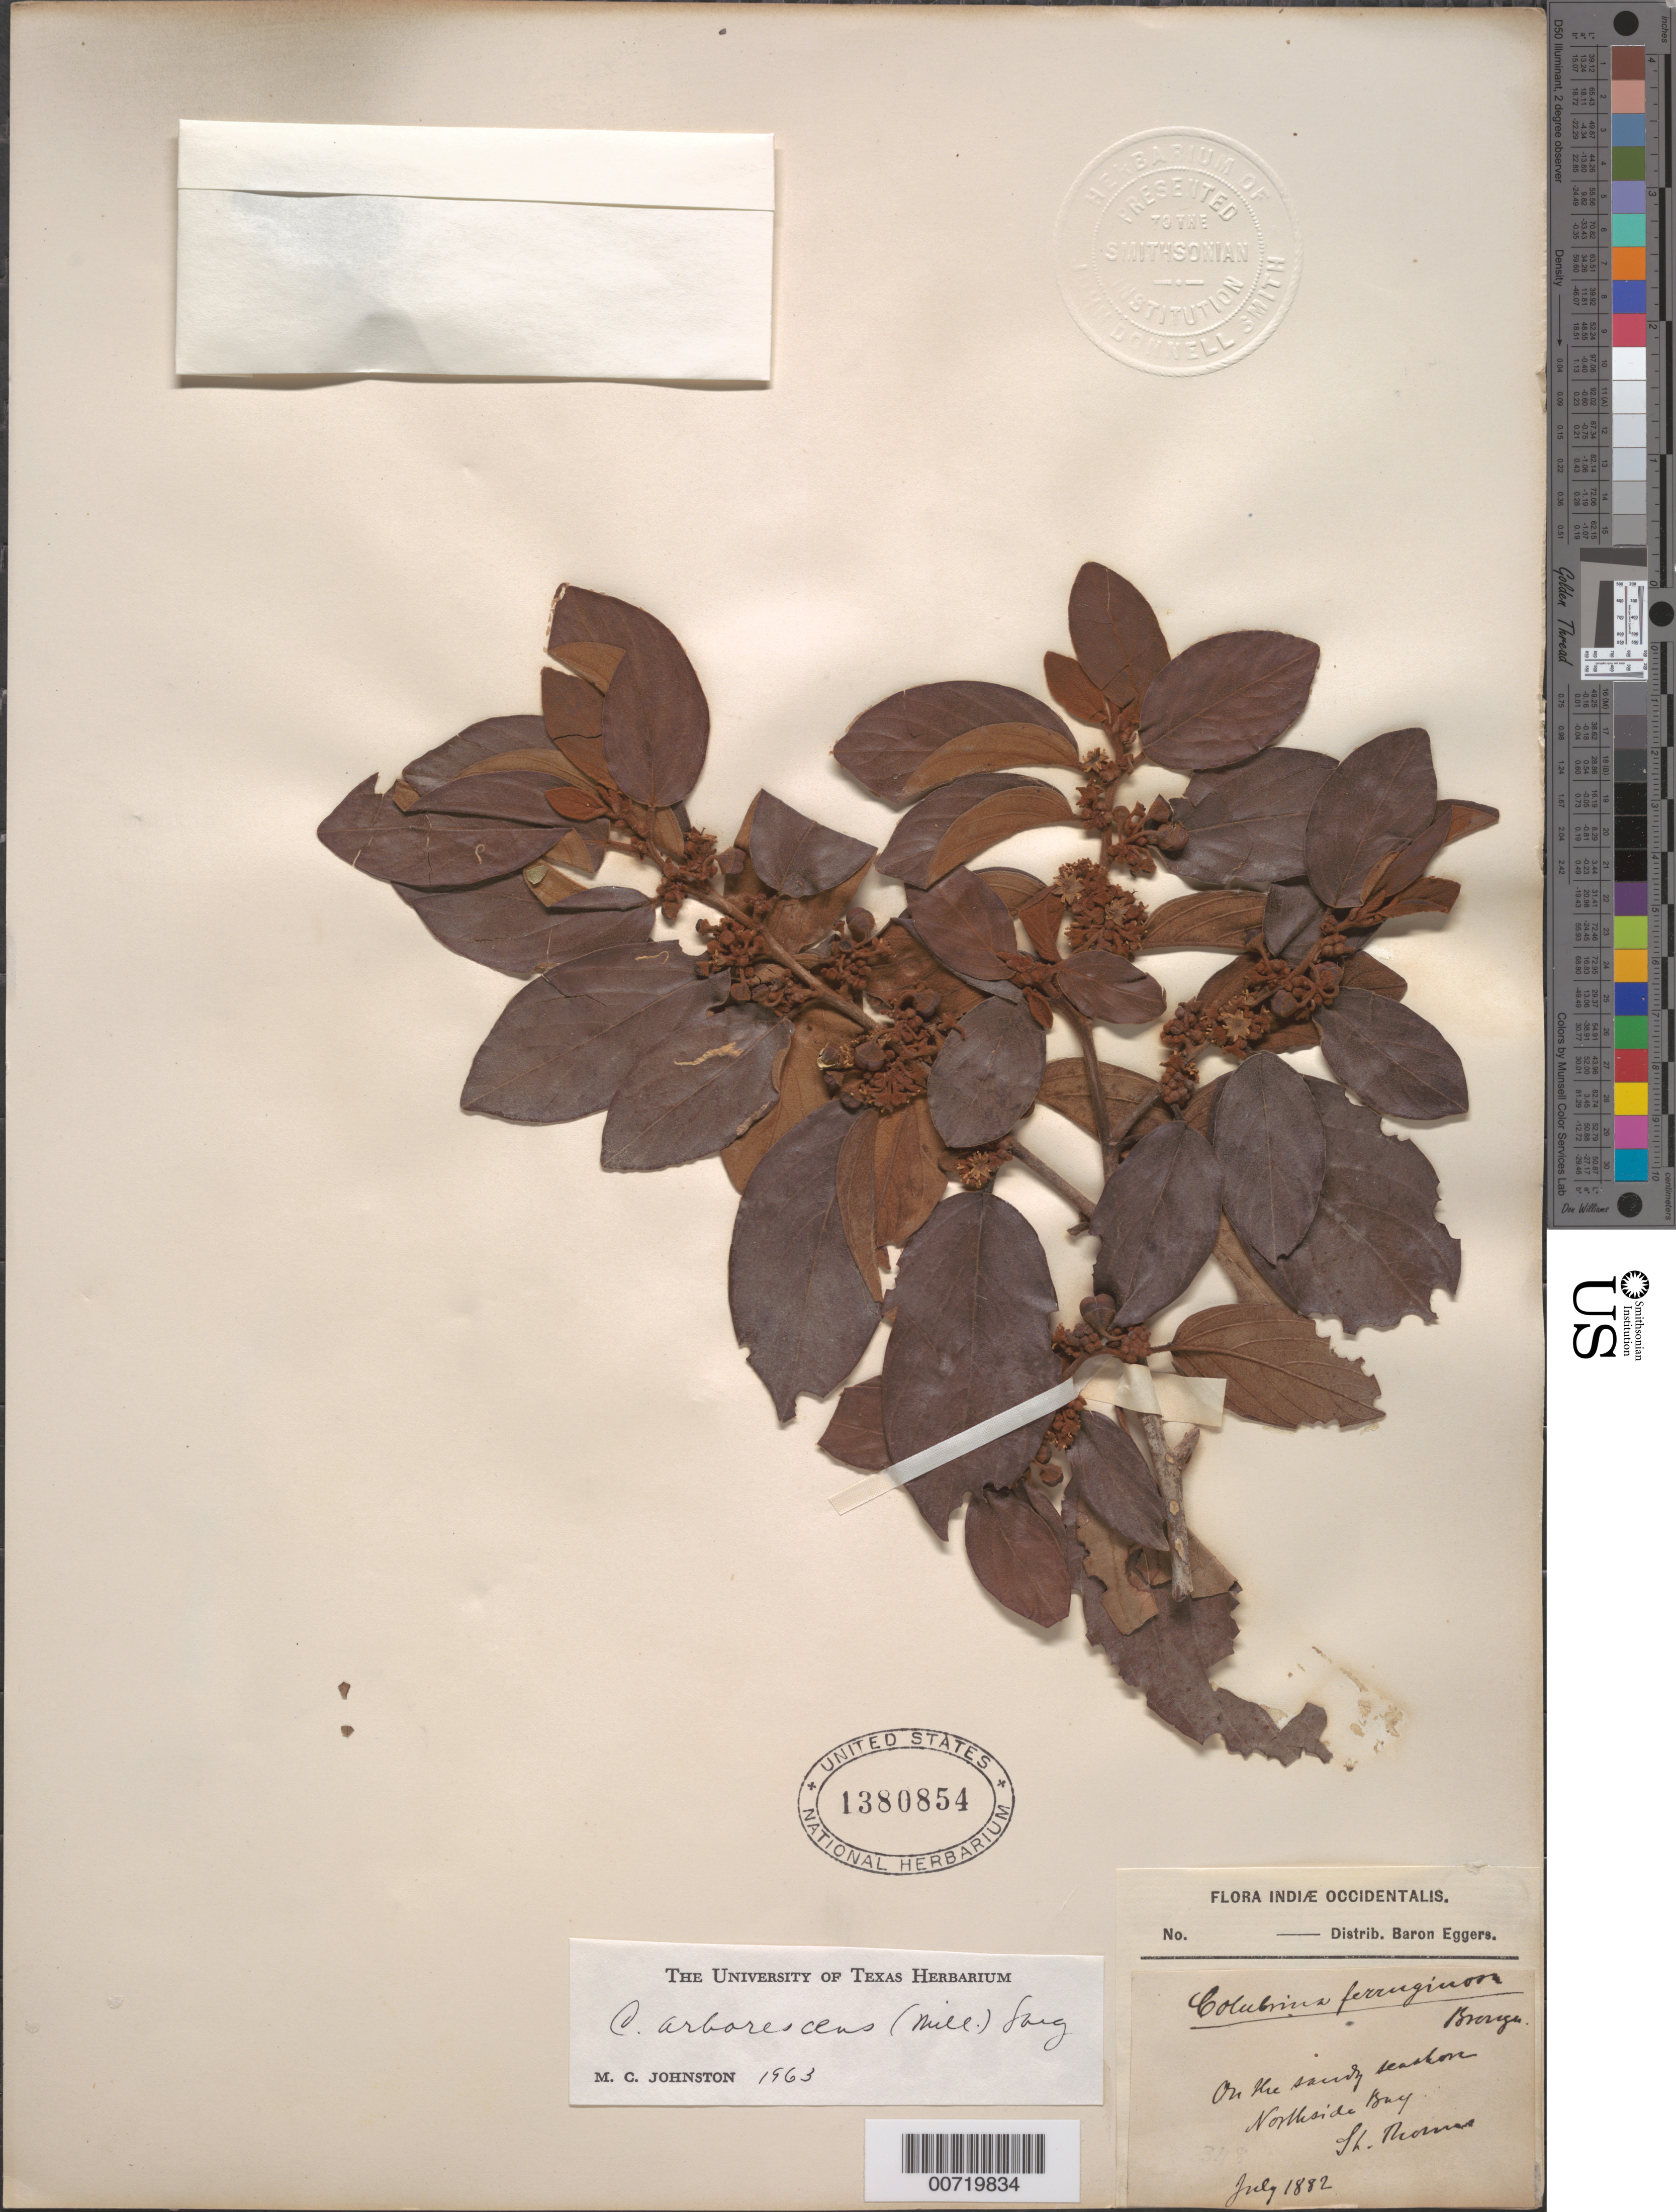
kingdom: Plantae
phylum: Tracheophyta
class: Magnoliopsida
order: Rosales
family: Rhamnaceae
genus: Colubrina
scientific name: Colubrina arborescens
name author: (Mill.) Sarg.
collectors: H. F. A. von Eggers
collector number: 348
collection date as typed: Jul 1882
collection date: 1882-07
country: U.S. Virgin Islands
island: St. Thomas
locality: St. Thomas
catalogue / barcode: US 1380854